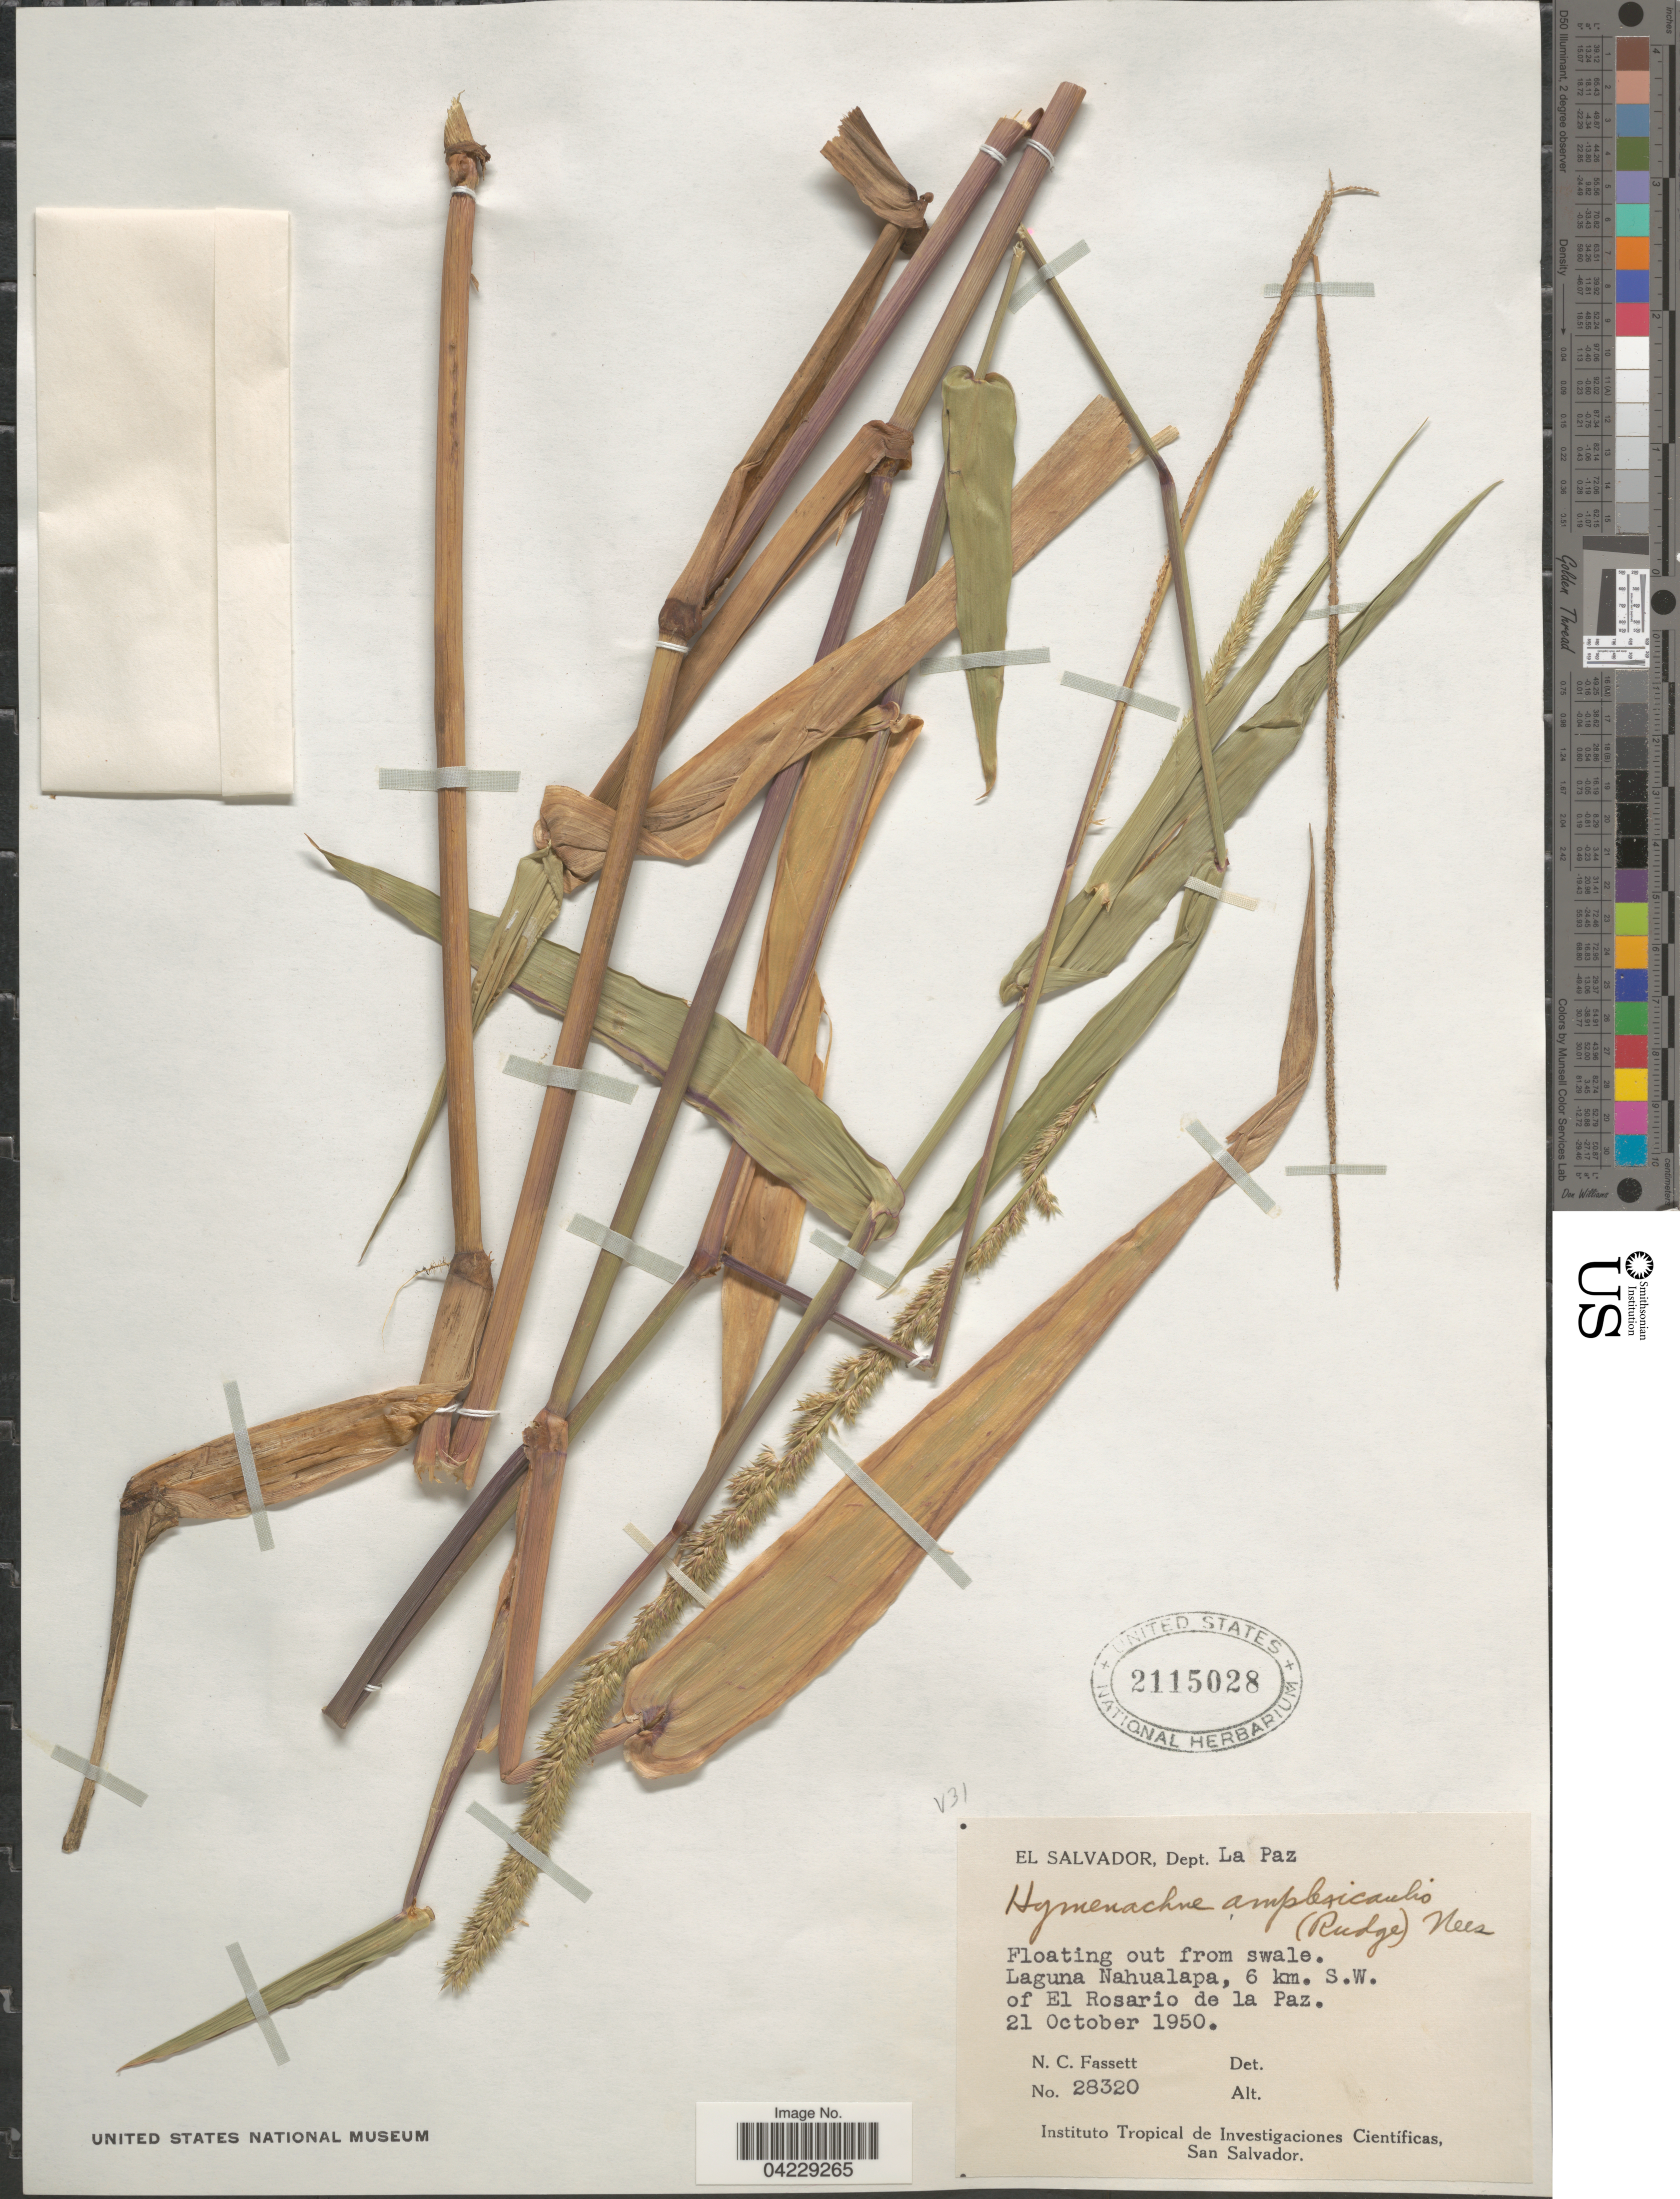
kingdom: Plantae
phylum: Tracheophyta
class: Liliopsida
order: Poales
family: Poaceae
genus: Hymenachne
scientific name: Hymenachne amplexicaulis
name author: (Rudge) Nees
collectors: N. C. Fassett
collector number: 28320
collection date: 1950-10-21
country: El Salvador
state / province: La Paz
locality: Dept. La Paz. Laguna Nahualapa, 6 km. S.W. of El Rosario de la Paz.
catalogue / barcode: US 2115028